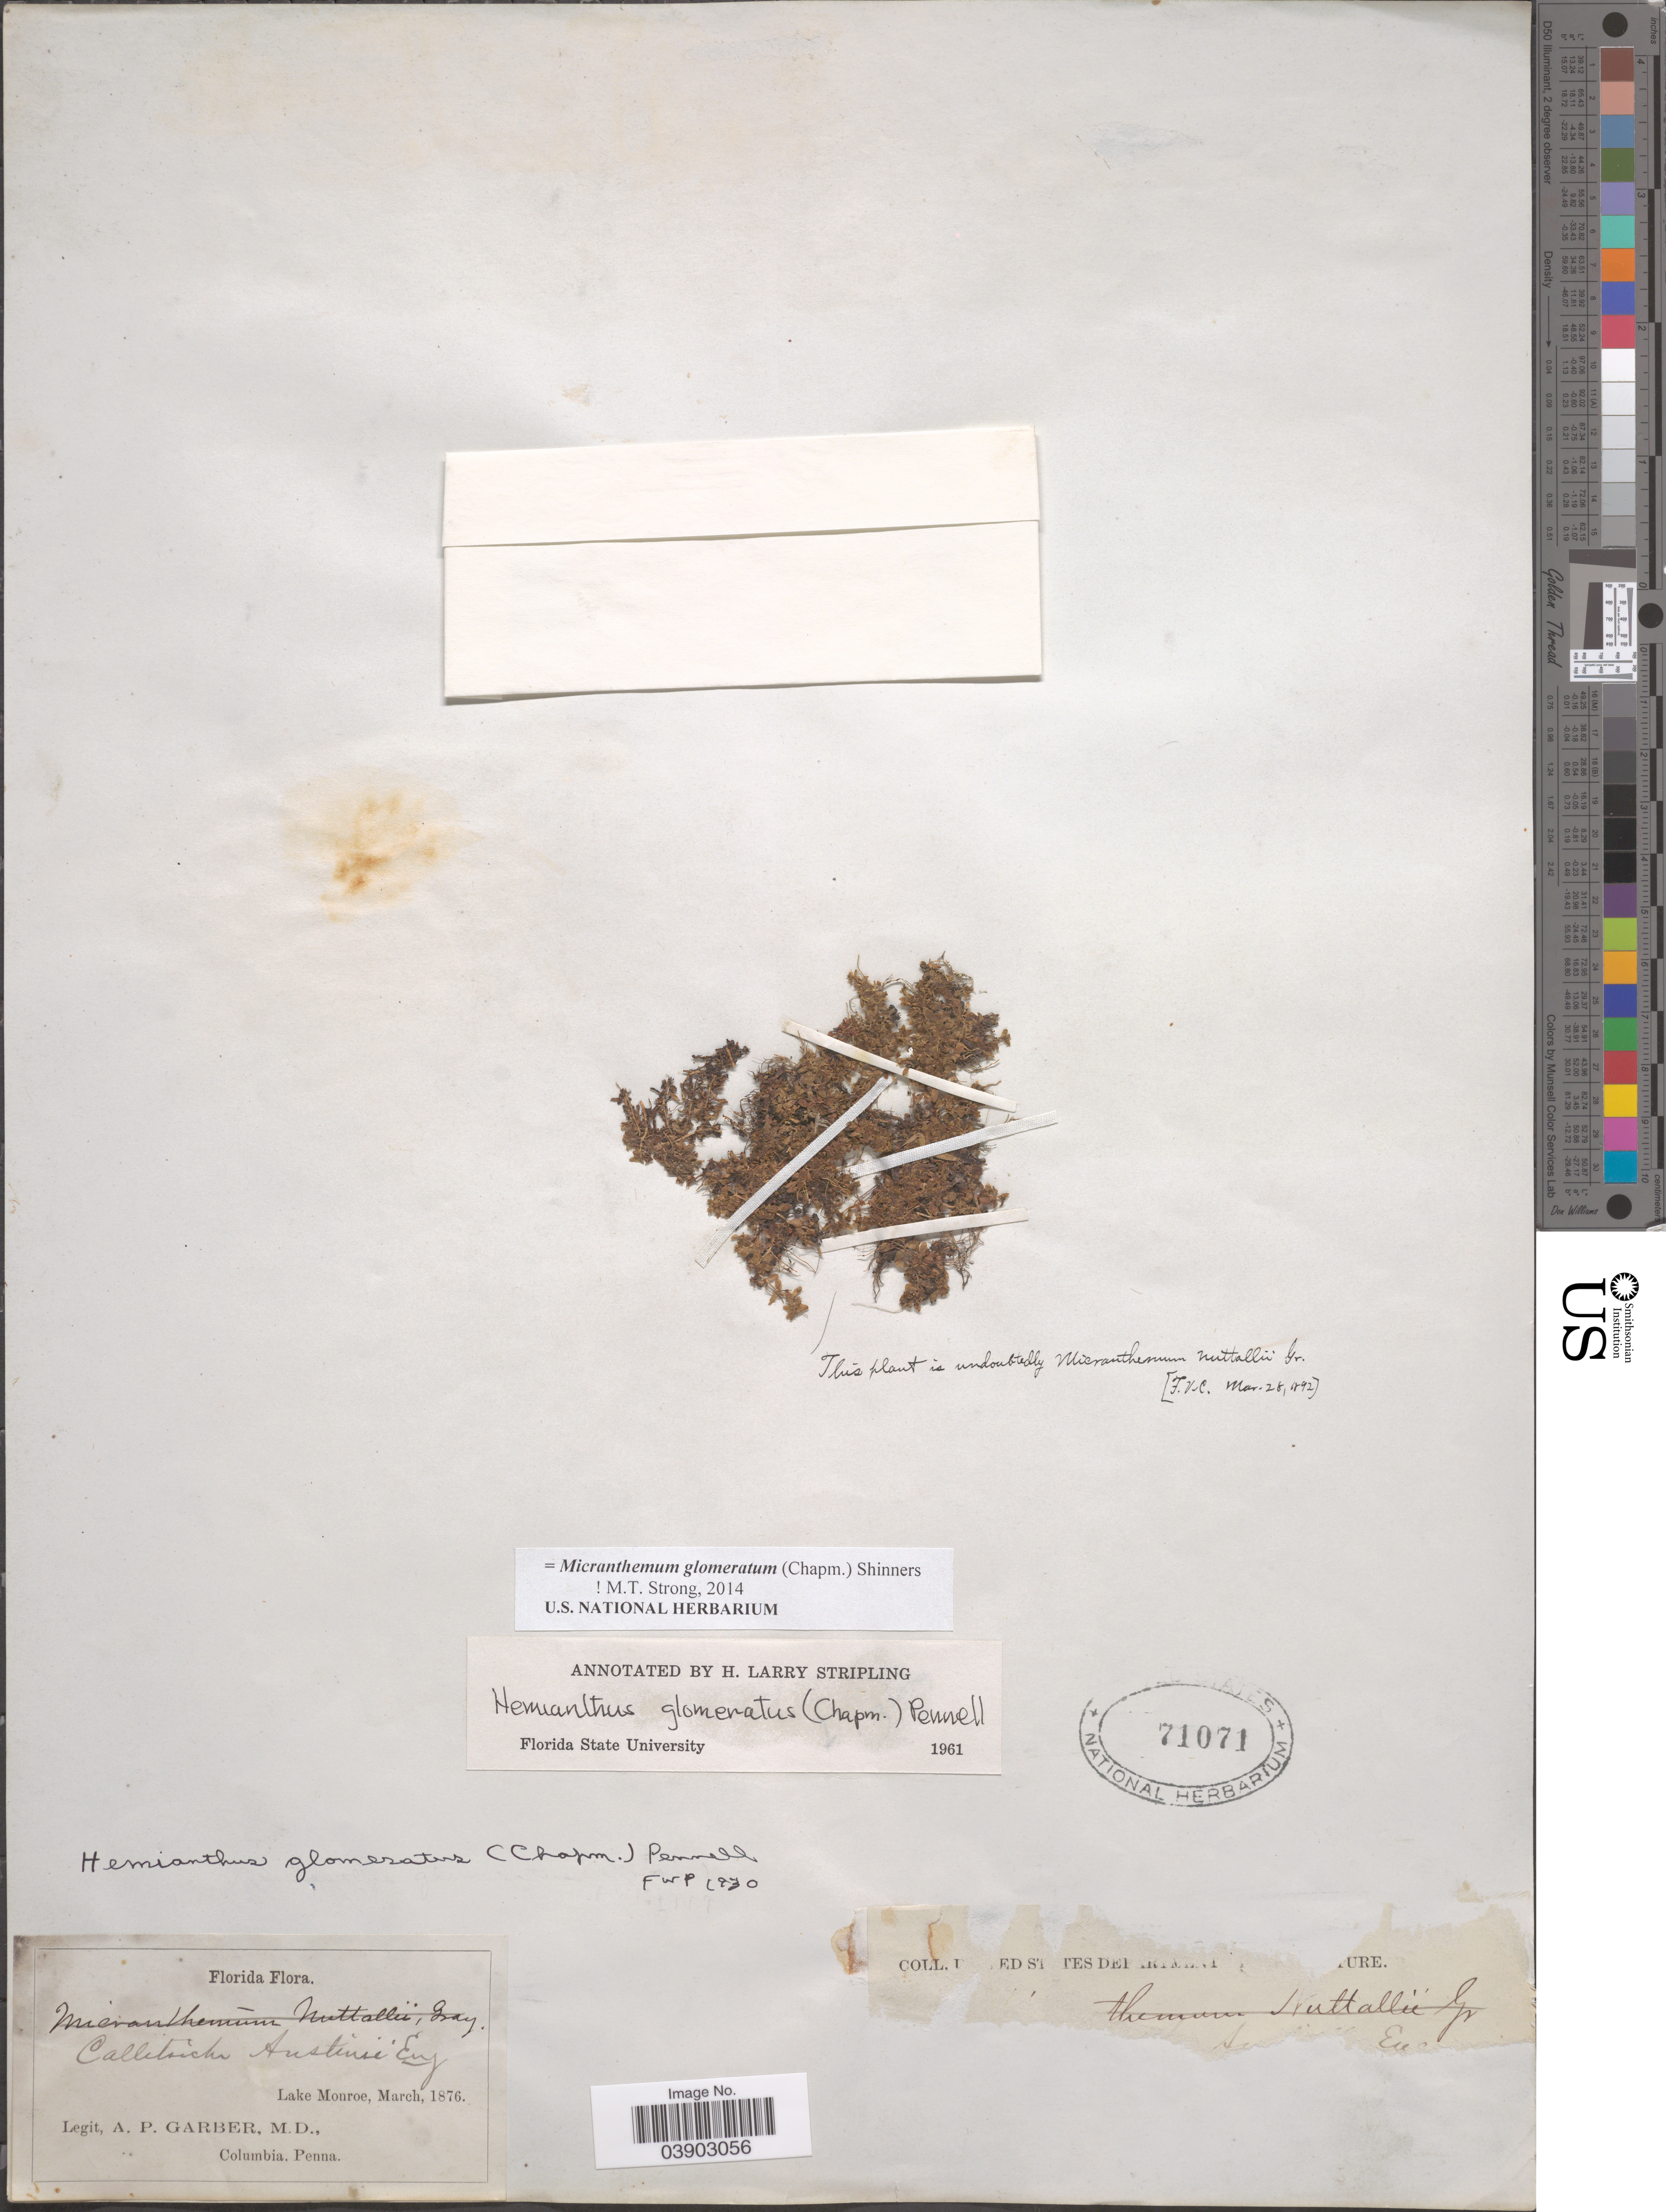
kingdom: Plantae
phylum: Tracheophyta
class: Magnoliopsida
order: Lamiales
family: Linderniaceae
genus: Micranthemum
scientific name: Micranthemum glomeratum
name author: (Chapm.) Shinners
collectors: A. P. Garber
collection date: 1876-03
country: United States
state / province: Florida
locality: Lake Monroe.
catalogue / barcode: US 71071